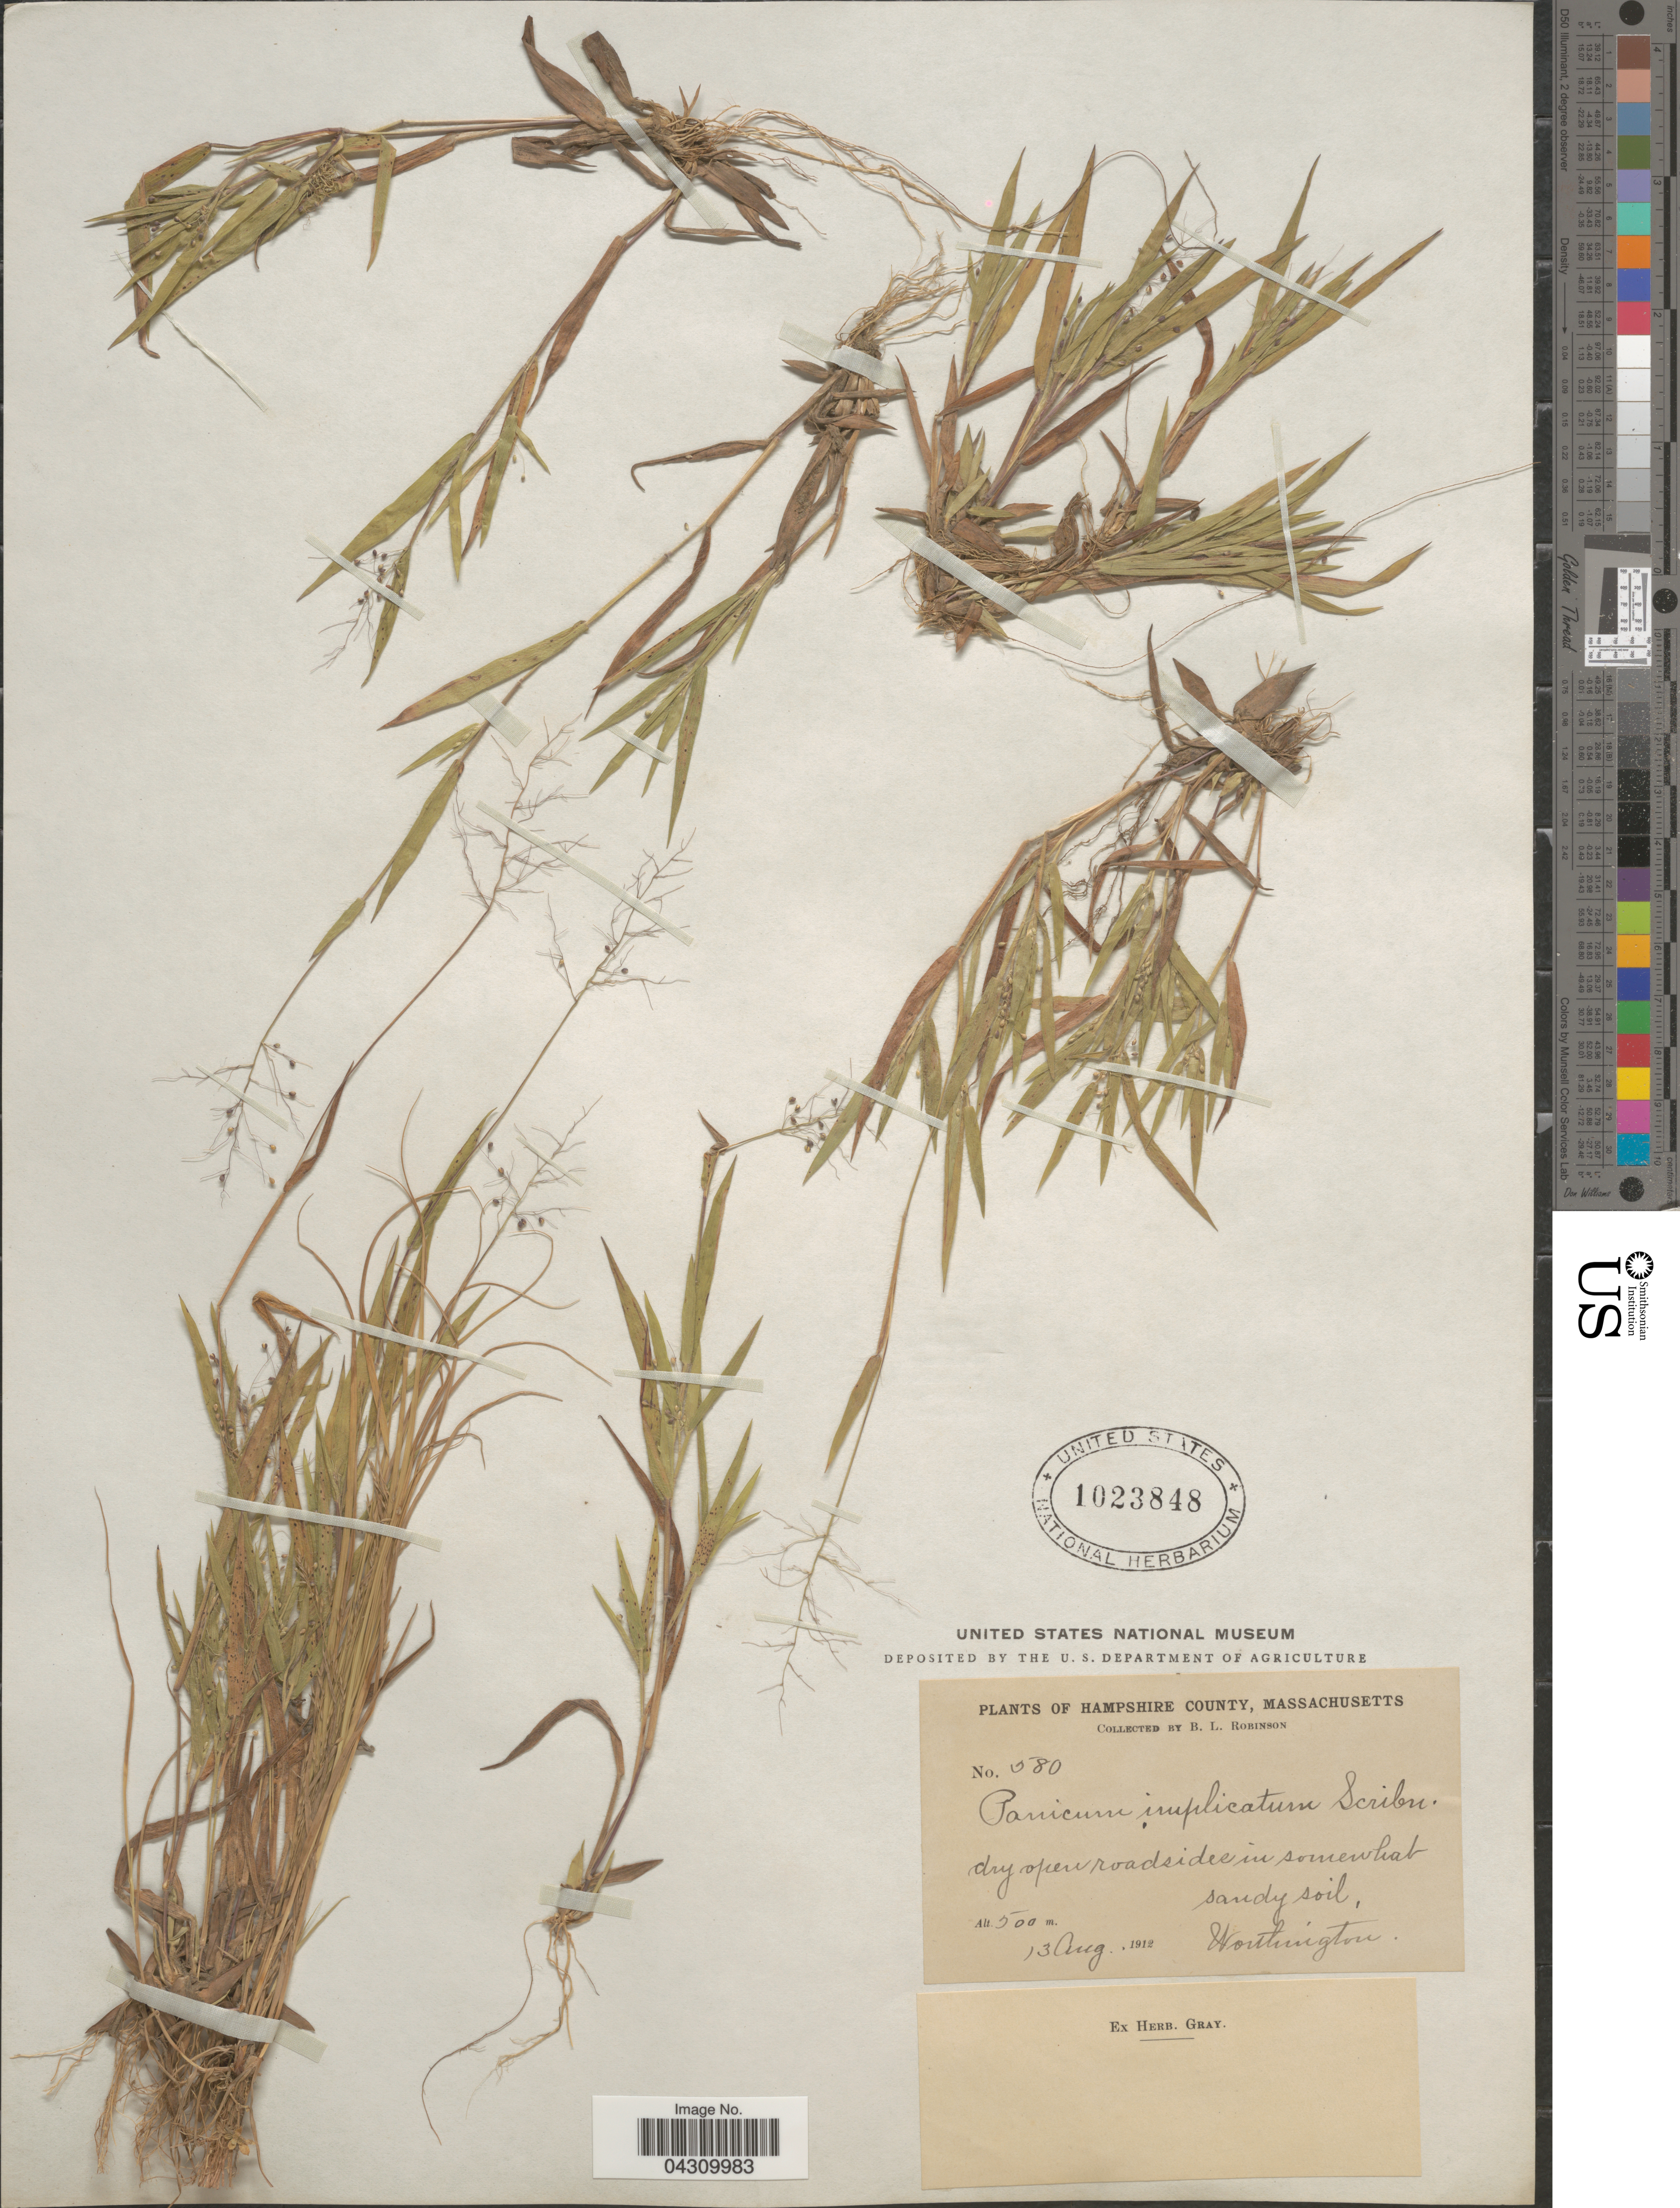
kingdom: Plantae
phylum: Tracheophyta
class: Liliopsida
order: Poales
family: Poaceae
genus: Dichanthelium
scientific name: Dichanthelium acuminatum var. acuminatum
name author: (Sw.) Gould & C.A. Clark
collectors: B. L. Robinson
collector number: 580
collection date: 1912-08-13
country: United States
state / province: Massachusetts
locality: Hampshire County. Worthington.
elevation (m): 500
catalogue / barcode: US 1023848